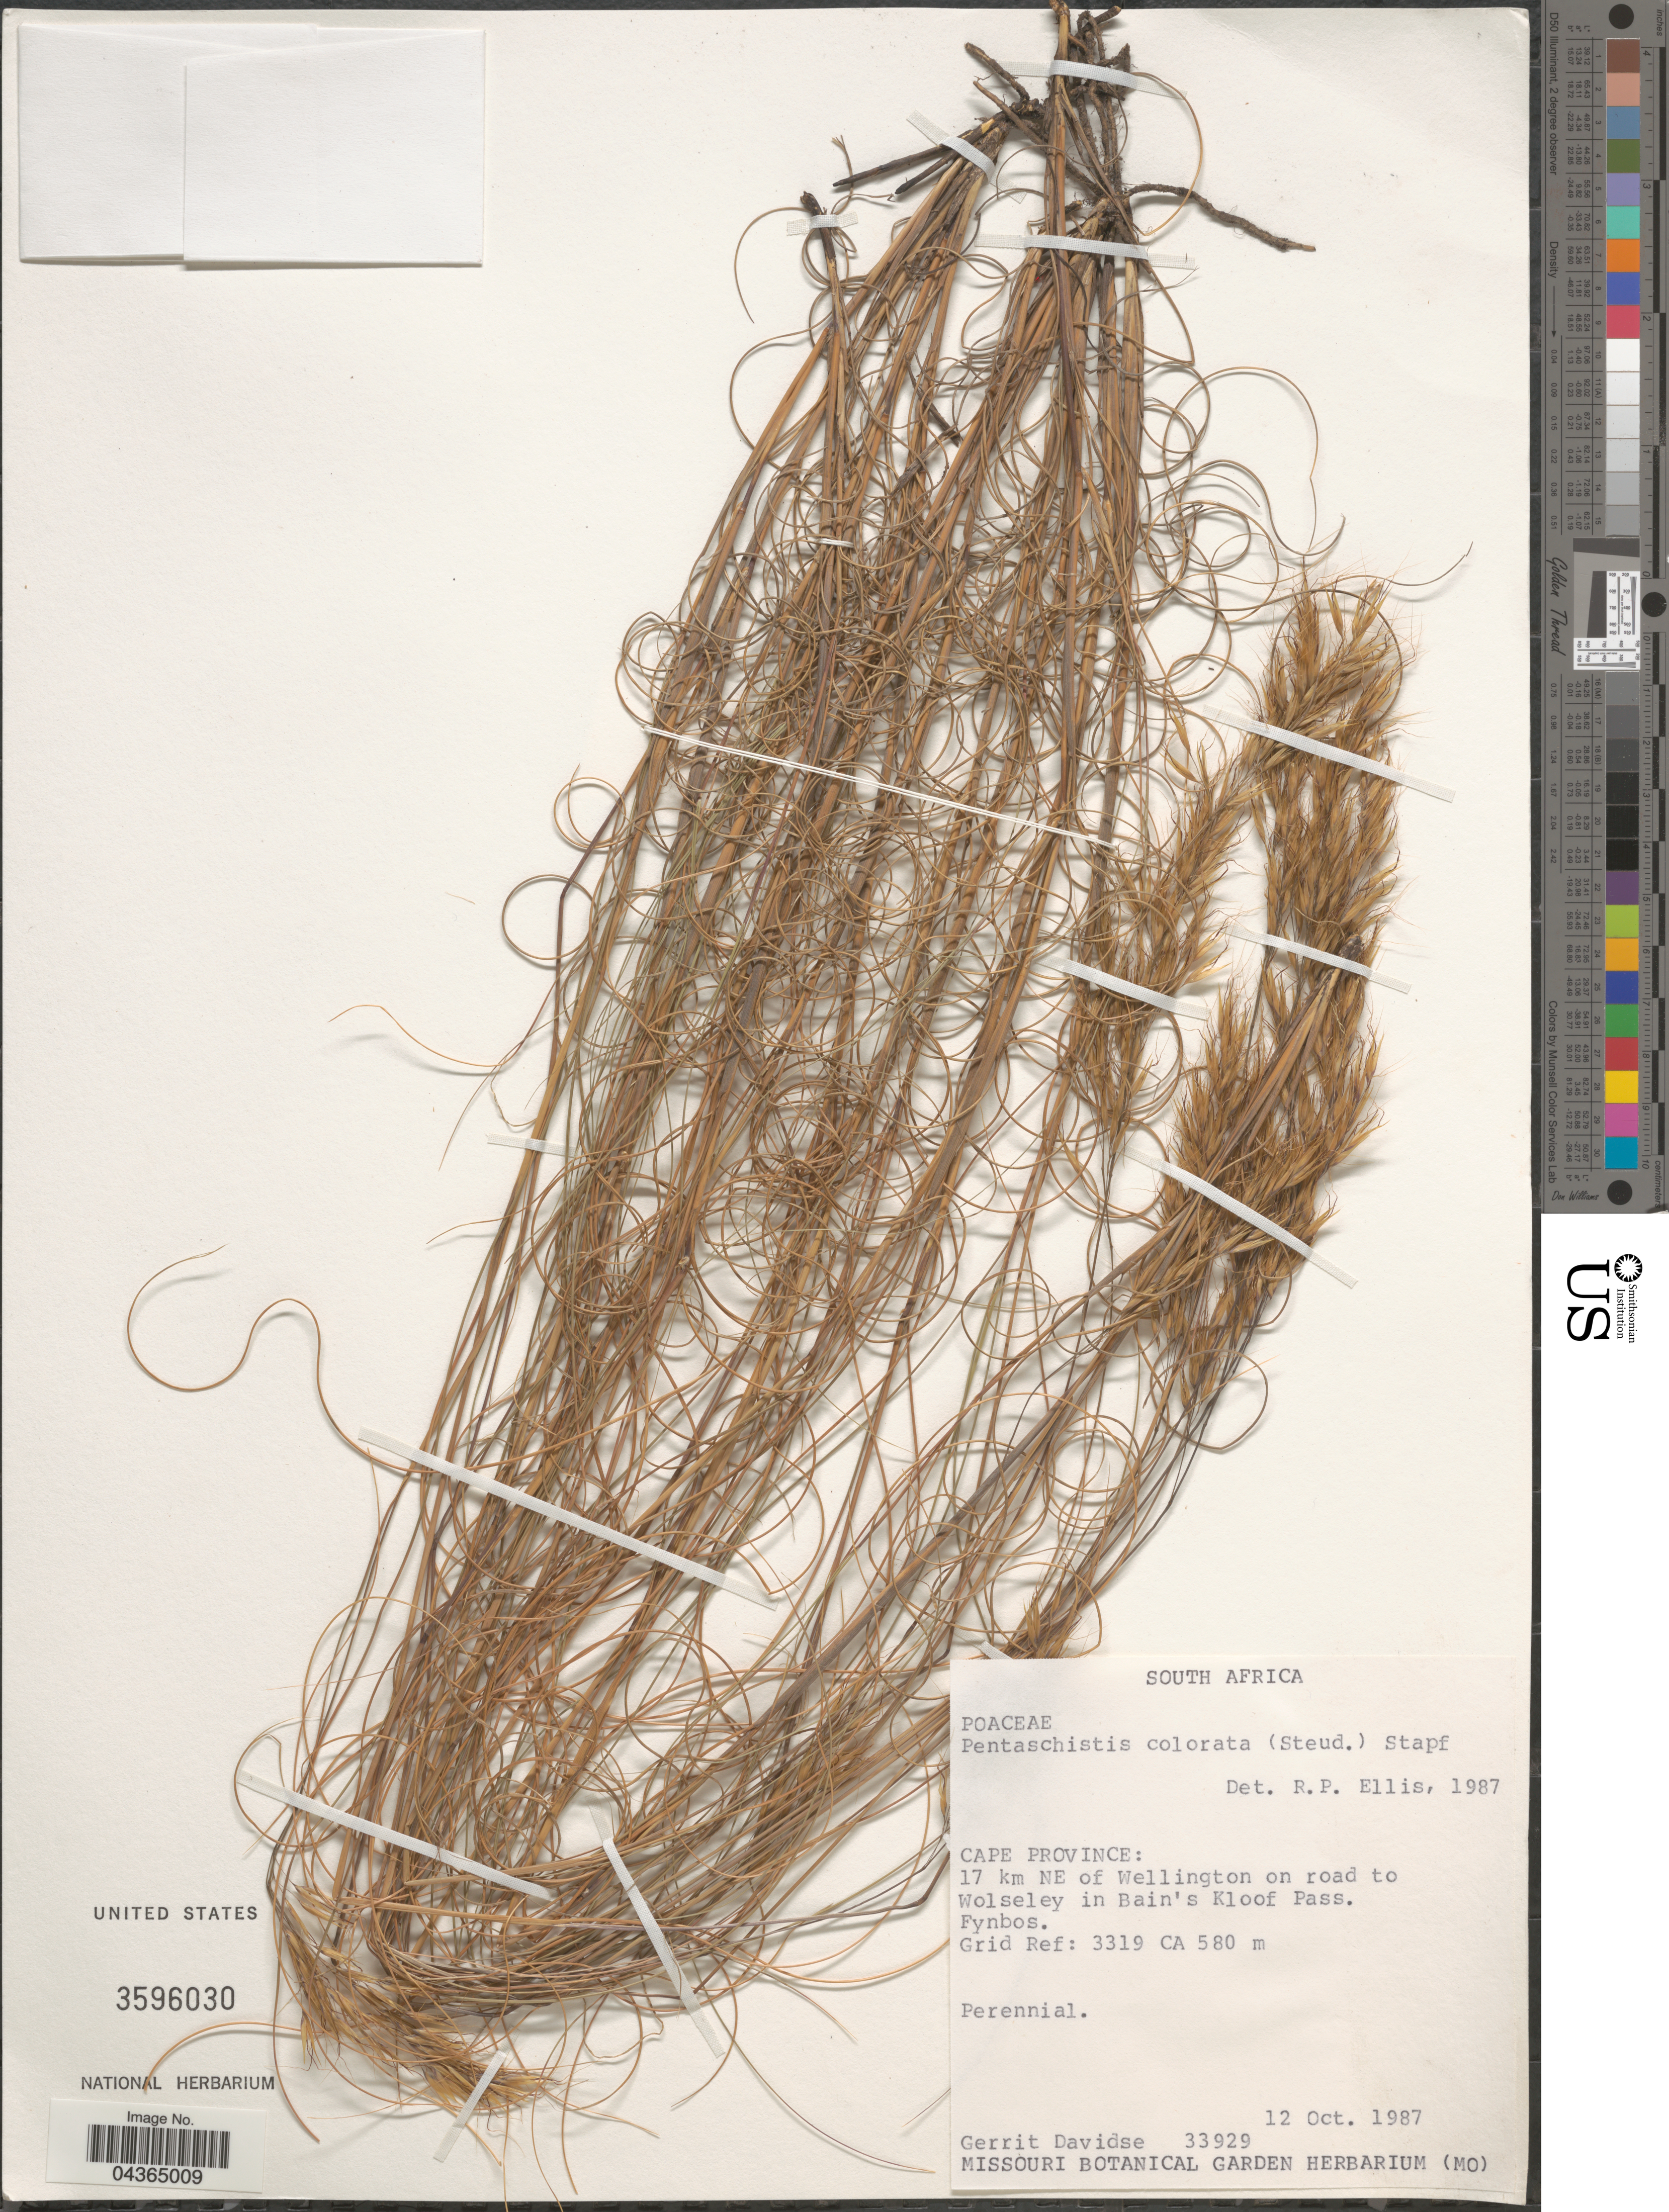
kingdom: Plantae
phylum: Tracheophyta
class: Liliopsida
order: Poales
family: Poaceae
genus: Pentameris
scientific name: Pentameris colorata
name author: (Steud.) Galley & H.P. Linder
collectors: G. Davidse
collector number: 33929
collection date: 1987-10-12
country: South Africa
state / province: Western Cape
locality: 17 km NE of Wellington on road to Wolseley in Bain's Kloof Pass. Fynbos. Grid Ref: 3319 CA.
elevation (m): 580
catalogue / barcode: US 3596030